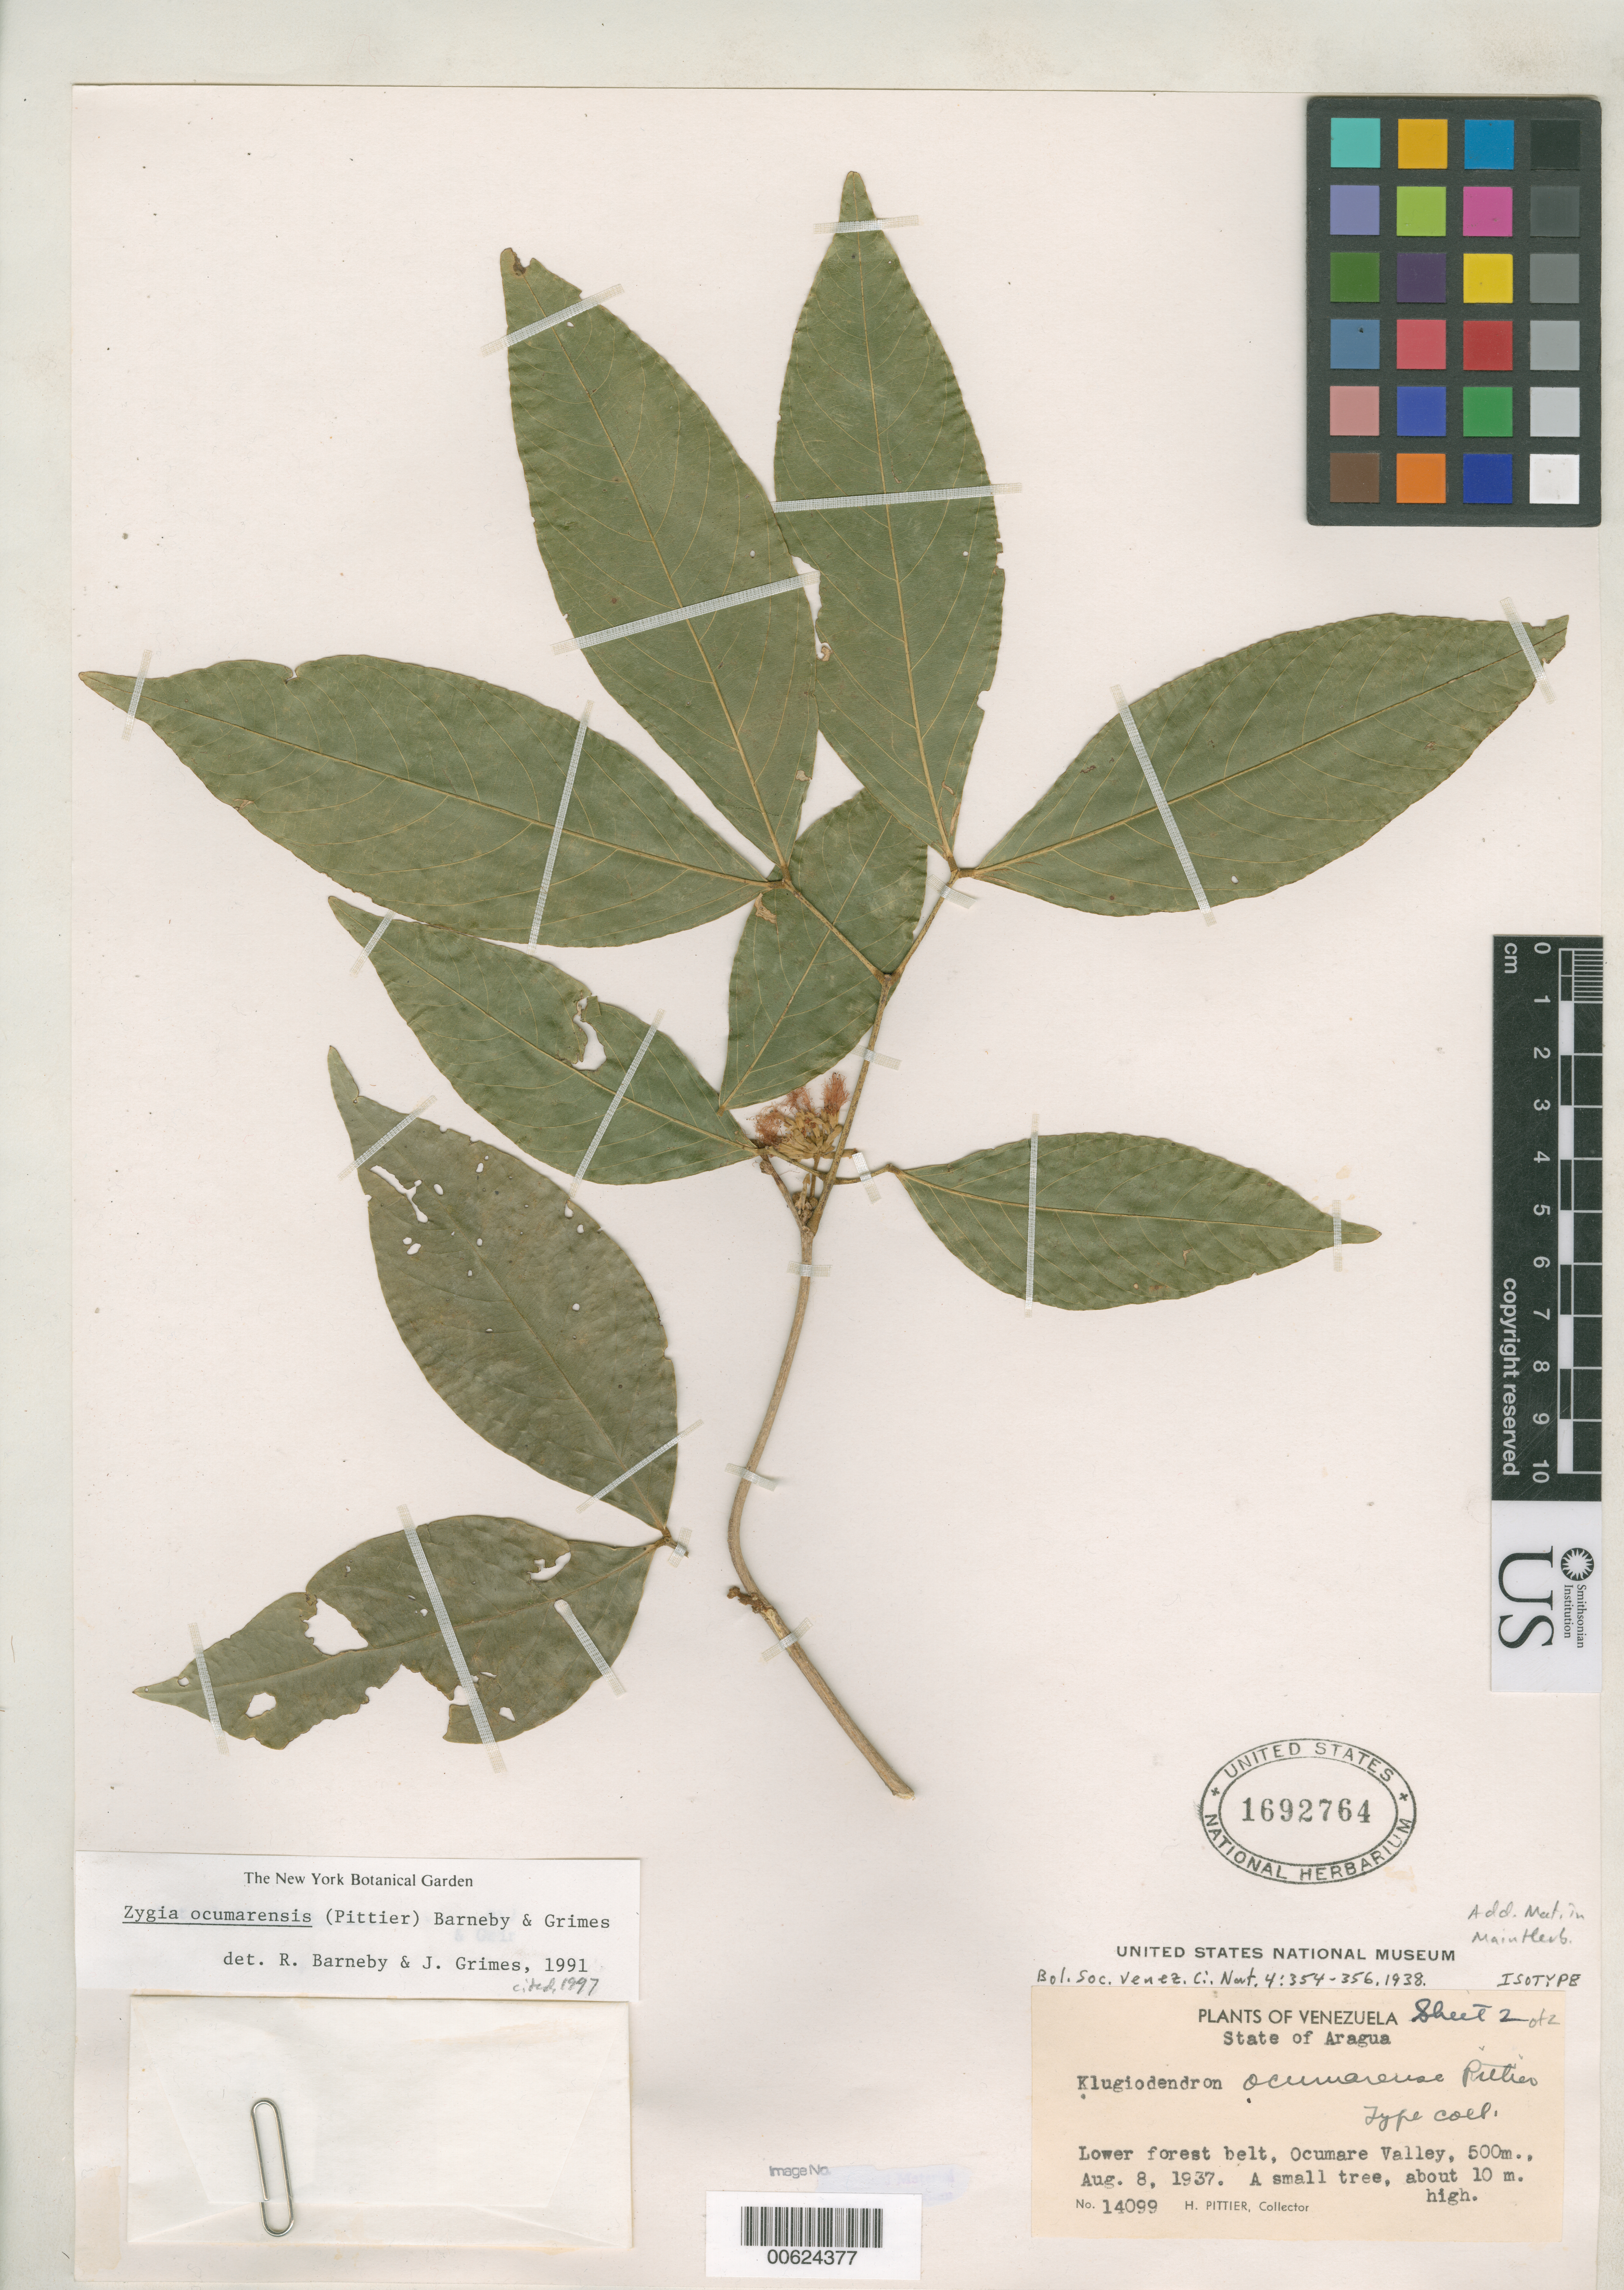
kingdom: Plantae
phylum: Tracheophyta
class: Magnoliopsida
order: Fabales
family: Fabaceae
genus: Klugiodendron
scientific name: Klugiodendron ocumarense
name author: Pittier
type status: Isotype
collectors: H. F. Pittier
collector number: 14099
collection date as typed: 08 Aug 1937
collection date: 1937-08-08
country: Venezuela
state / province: Aragua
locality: Ocumare Valley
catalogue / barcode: US 1692764